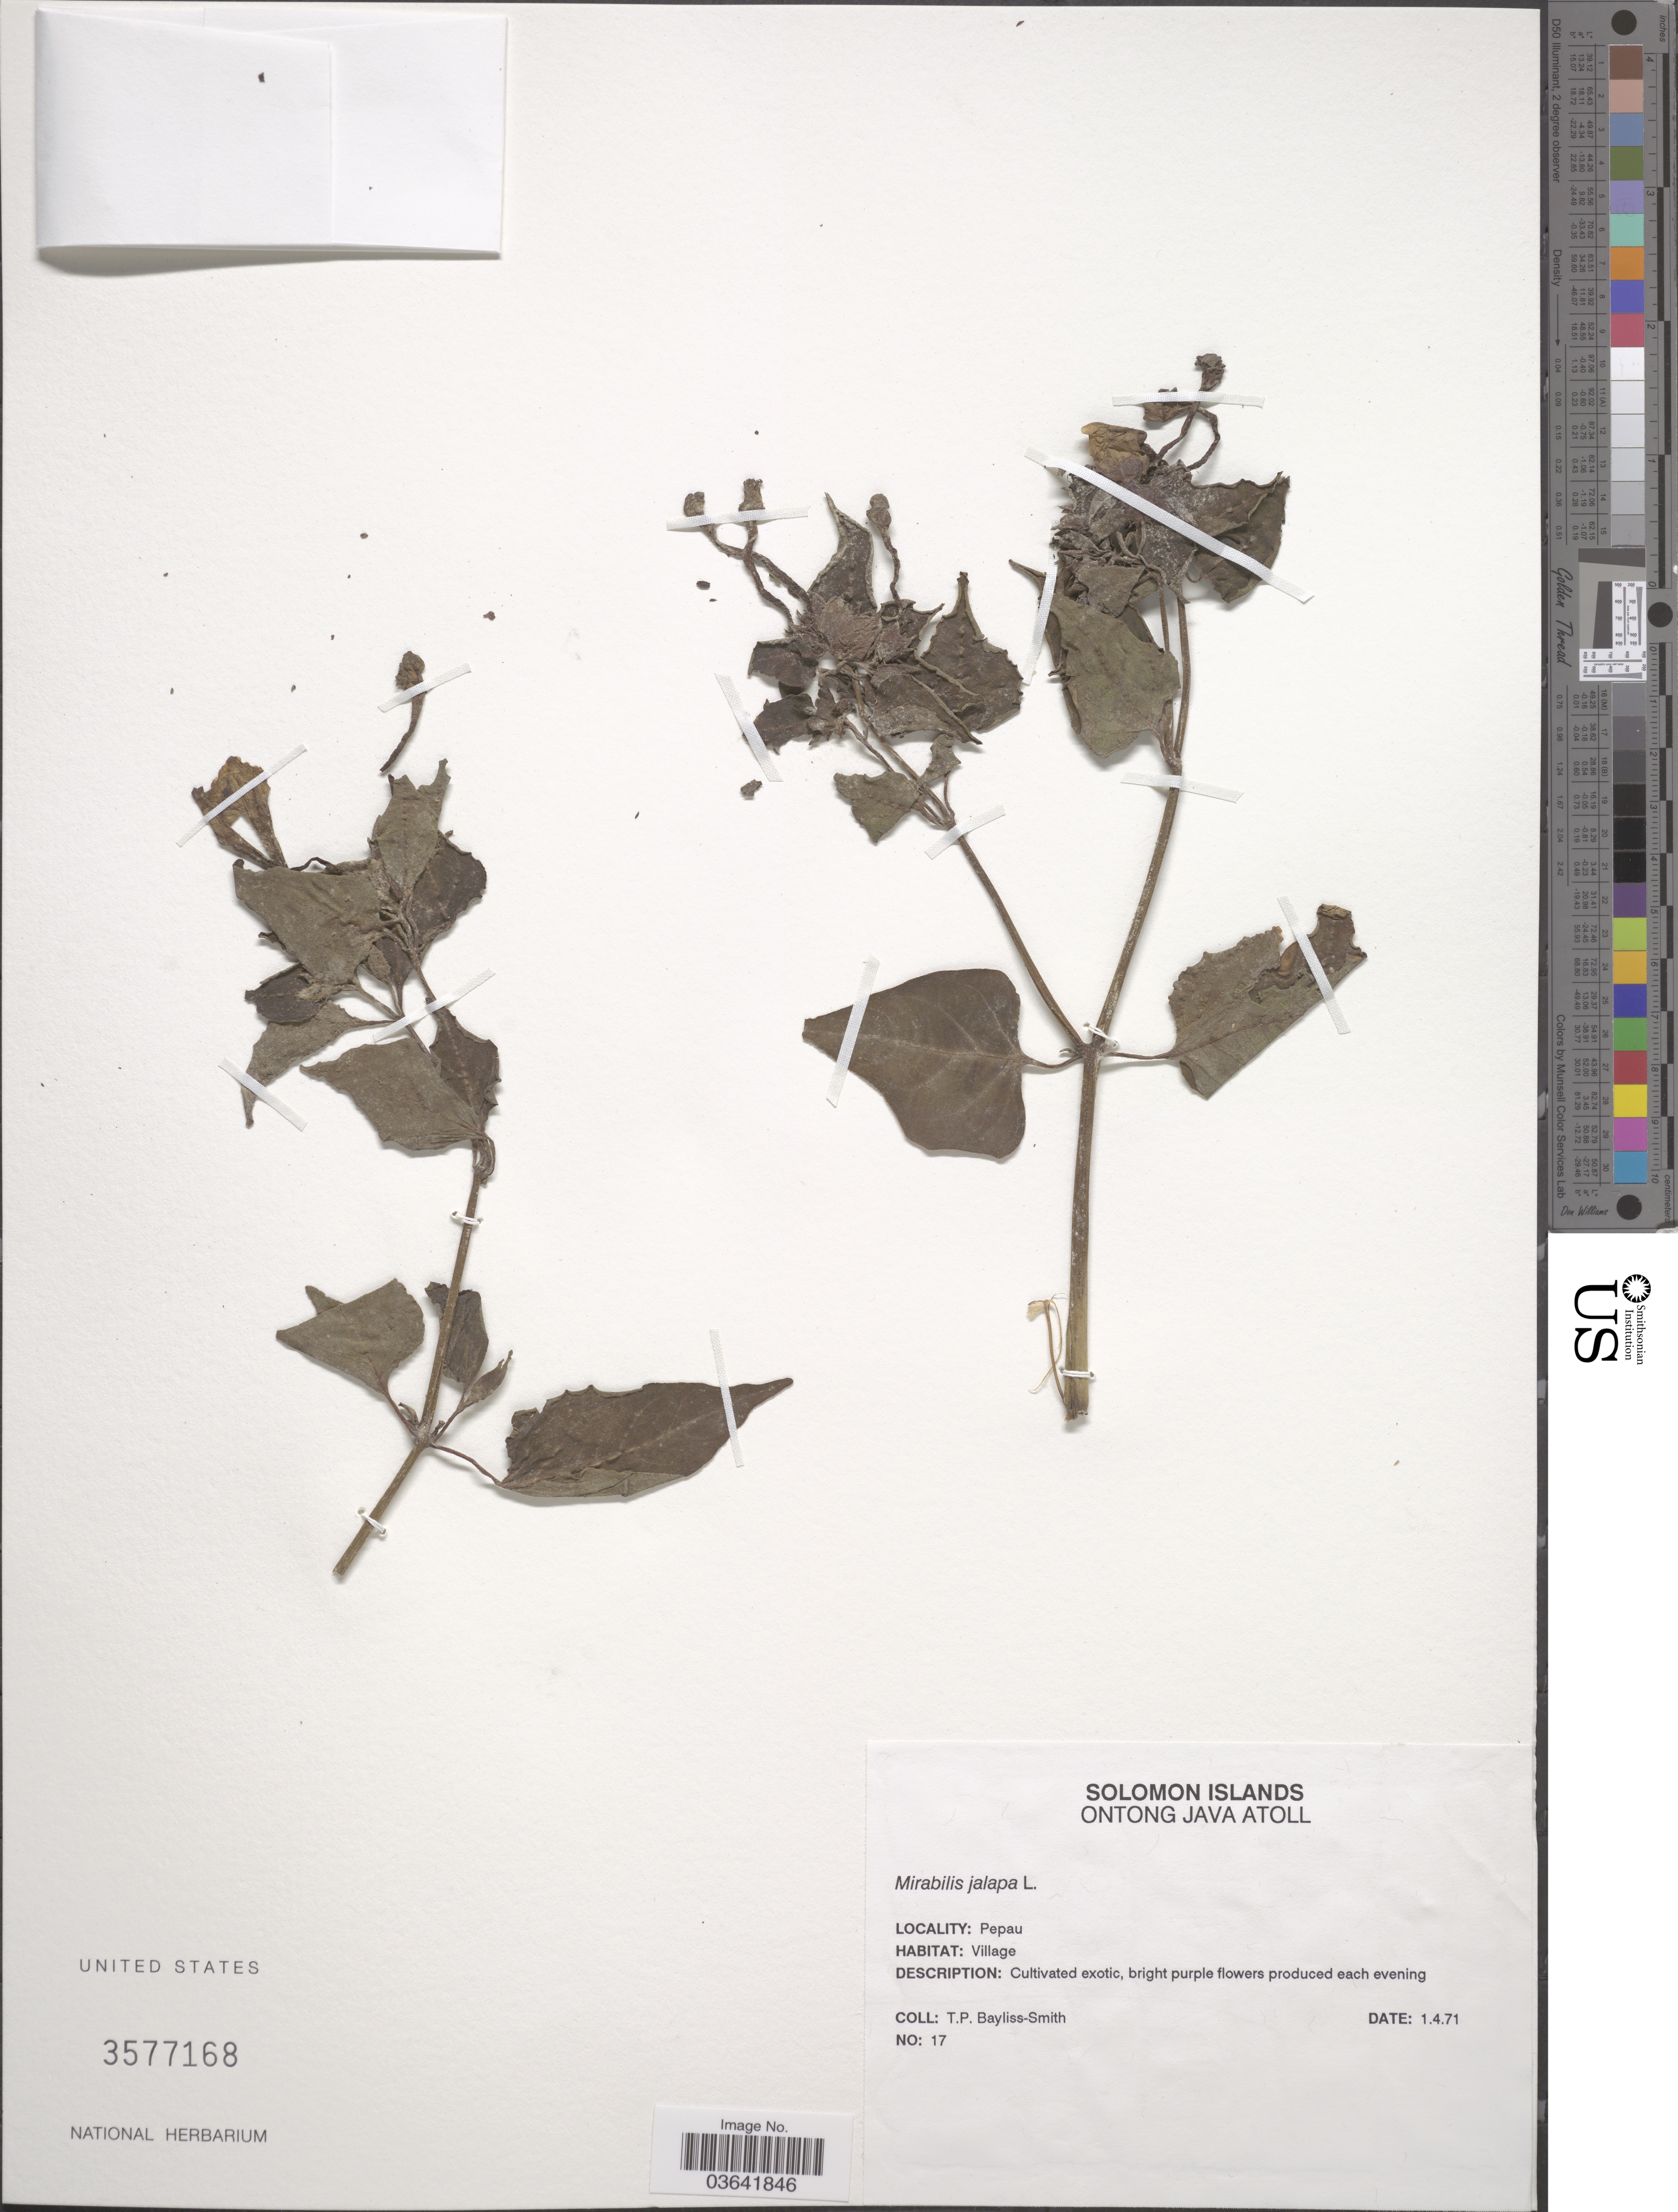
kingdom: Plantae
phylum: Tracheophyta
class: Magnoliopsida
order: Caryophyllales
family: Nyctaginaceae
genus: Mirabilis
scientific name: Mirabilis jalapa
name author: L.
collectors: T. P. Bayliss-Smith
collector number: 17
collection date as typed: Transcribed d/m/y: 1/4/71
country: Solomon Islands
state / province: Solomon Island Outliers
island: Ontong Java [Luanguia] Atoll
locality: Ontong Java Atoll. Pepau.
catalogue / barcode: US 3577168